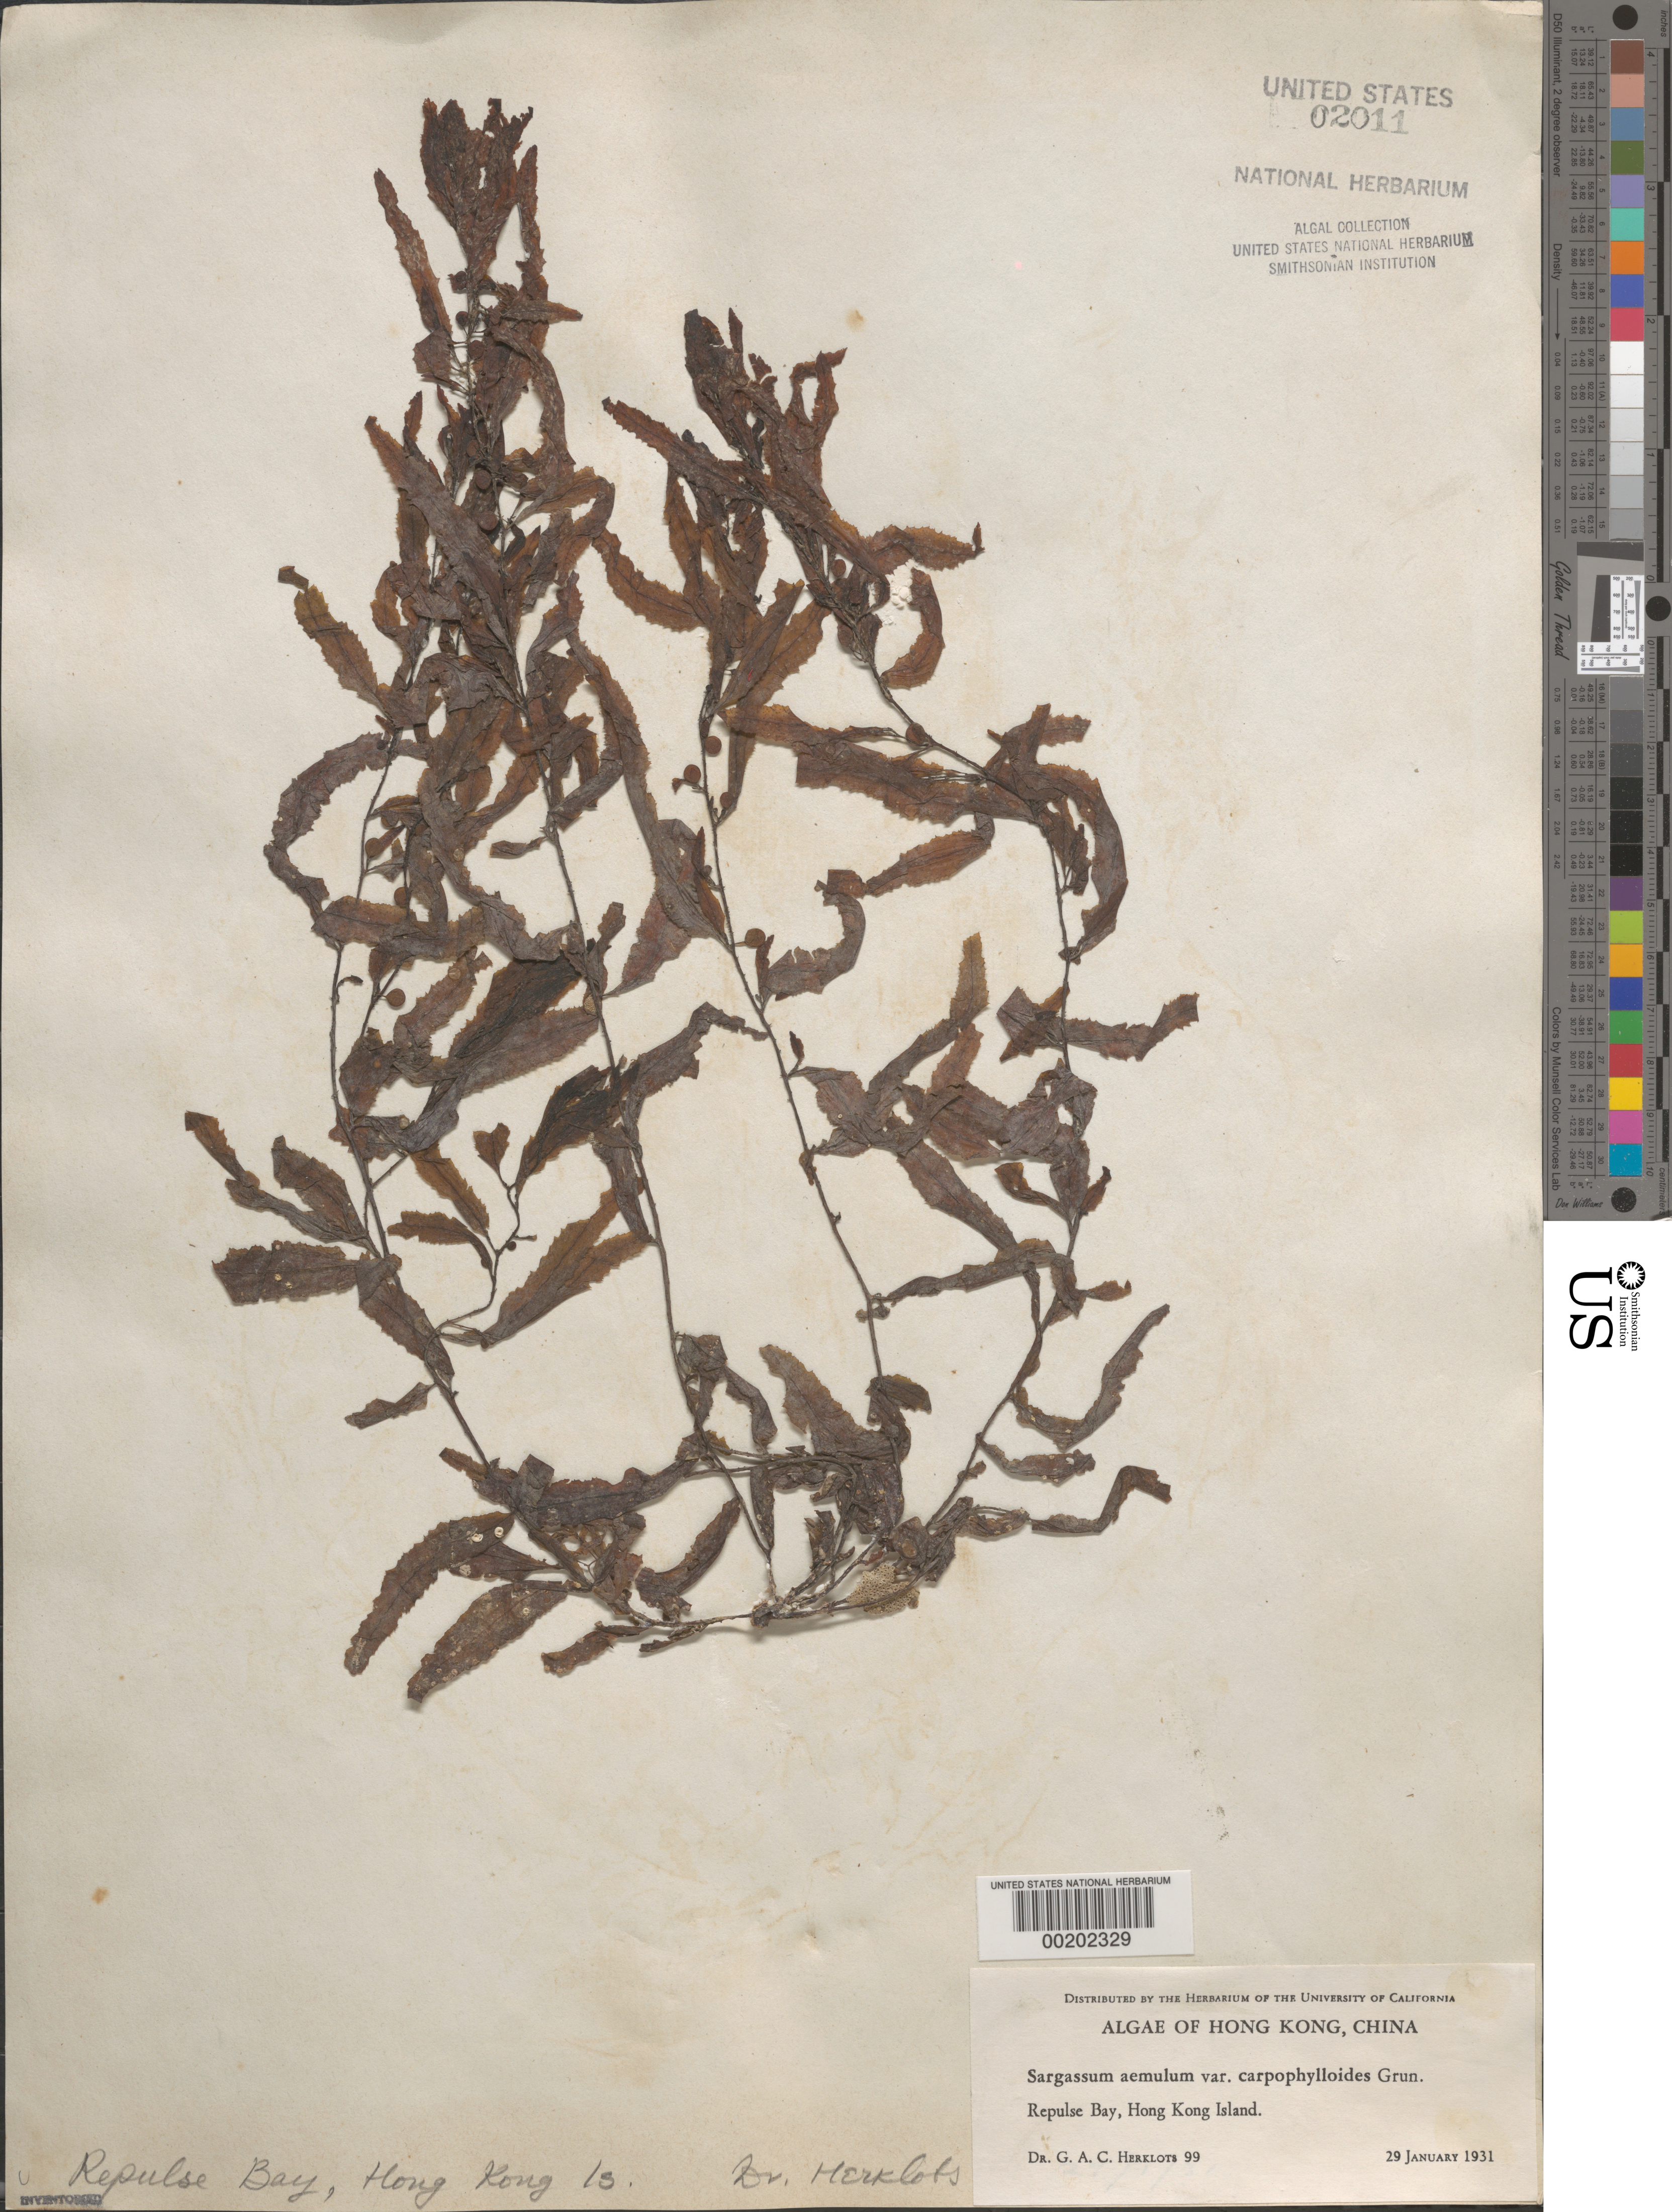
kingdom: Chromista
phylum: Ochrophyta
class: Phaeophyceae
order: Fucales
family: Sargassaceae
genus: Sargassum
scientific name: Sargassum distichum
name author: Sonder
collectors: G. Herklots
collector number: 99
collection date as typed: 29 Jan 1931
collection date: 1931-01-29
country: China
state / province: Hong Kong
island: Hong Kong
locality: Repulse Bay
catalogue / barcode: US 2011